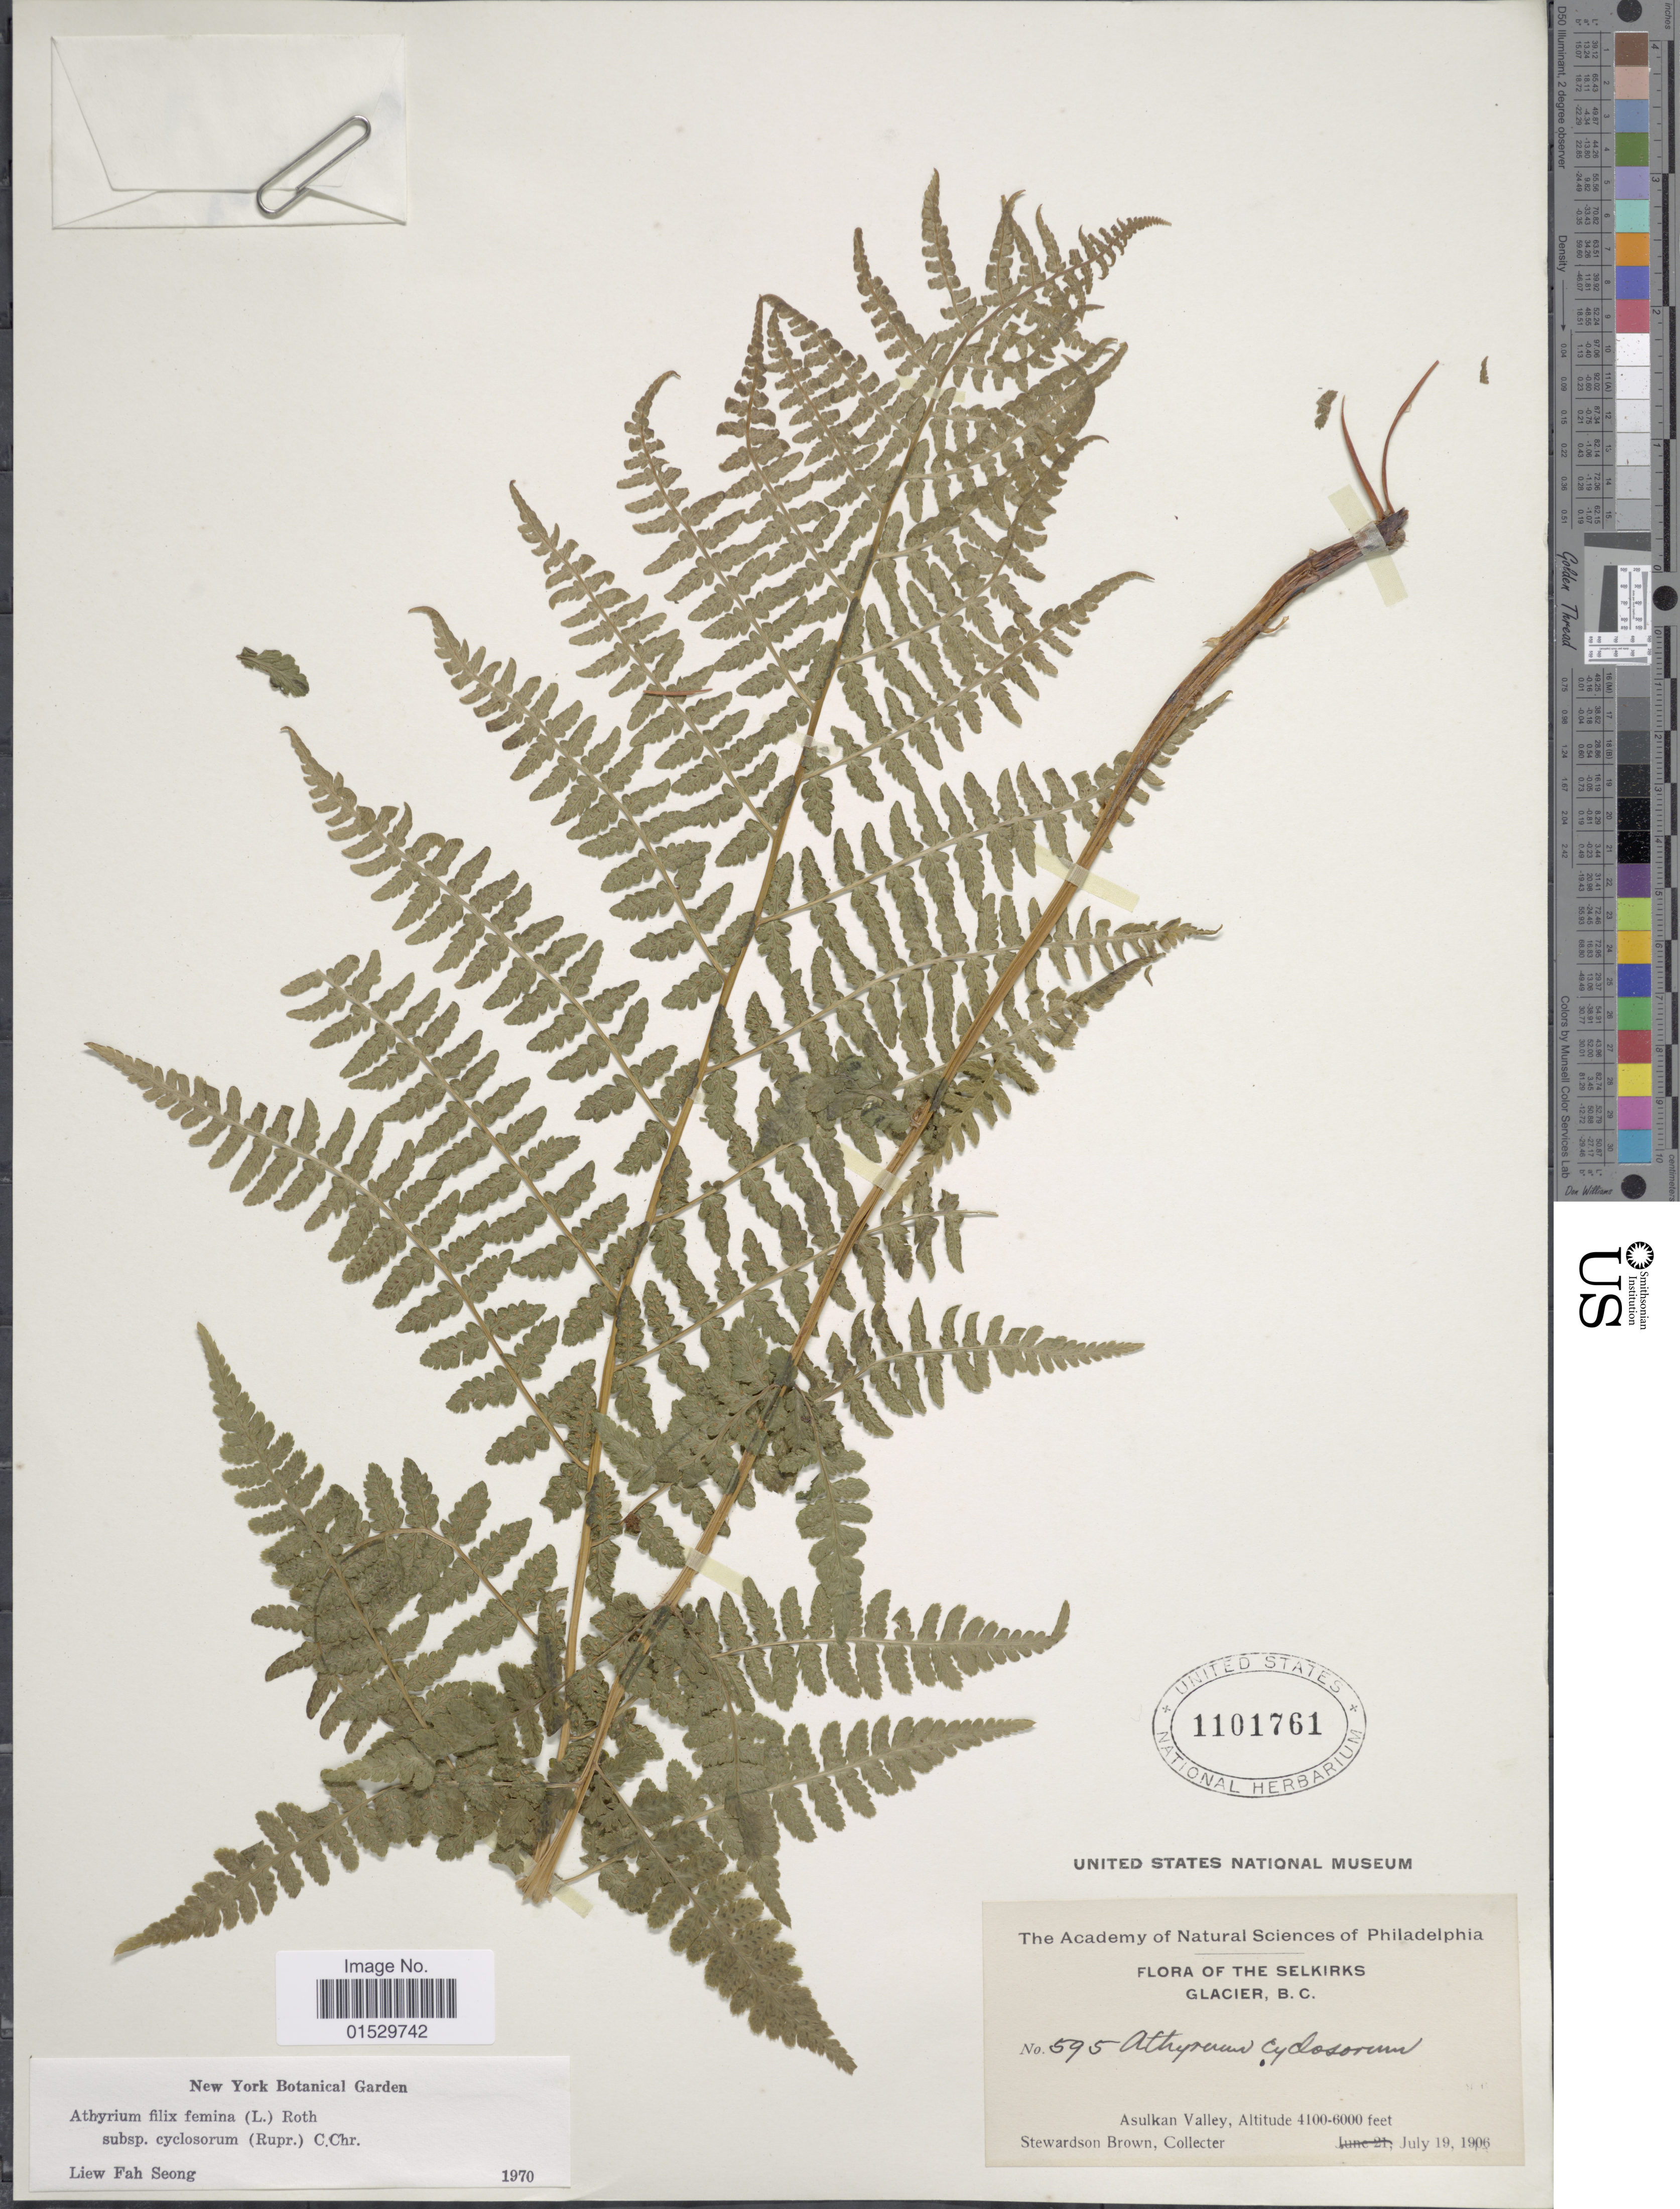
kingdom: Plantae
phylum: Tracheophyta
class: Polypodiopsida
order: Polypodiales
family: Athyriaceae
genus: Athyrium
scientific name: Athyrium filix-femina subsp. cyclosorum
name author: (Rupr.) C. Chr.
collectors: S. Brown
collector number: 595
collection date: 1906-07-19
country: Canada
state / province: British Columbia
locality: Selkirks, Glacier, B. C., Asulkan Valley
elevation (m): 1250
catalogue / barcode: US 1101761